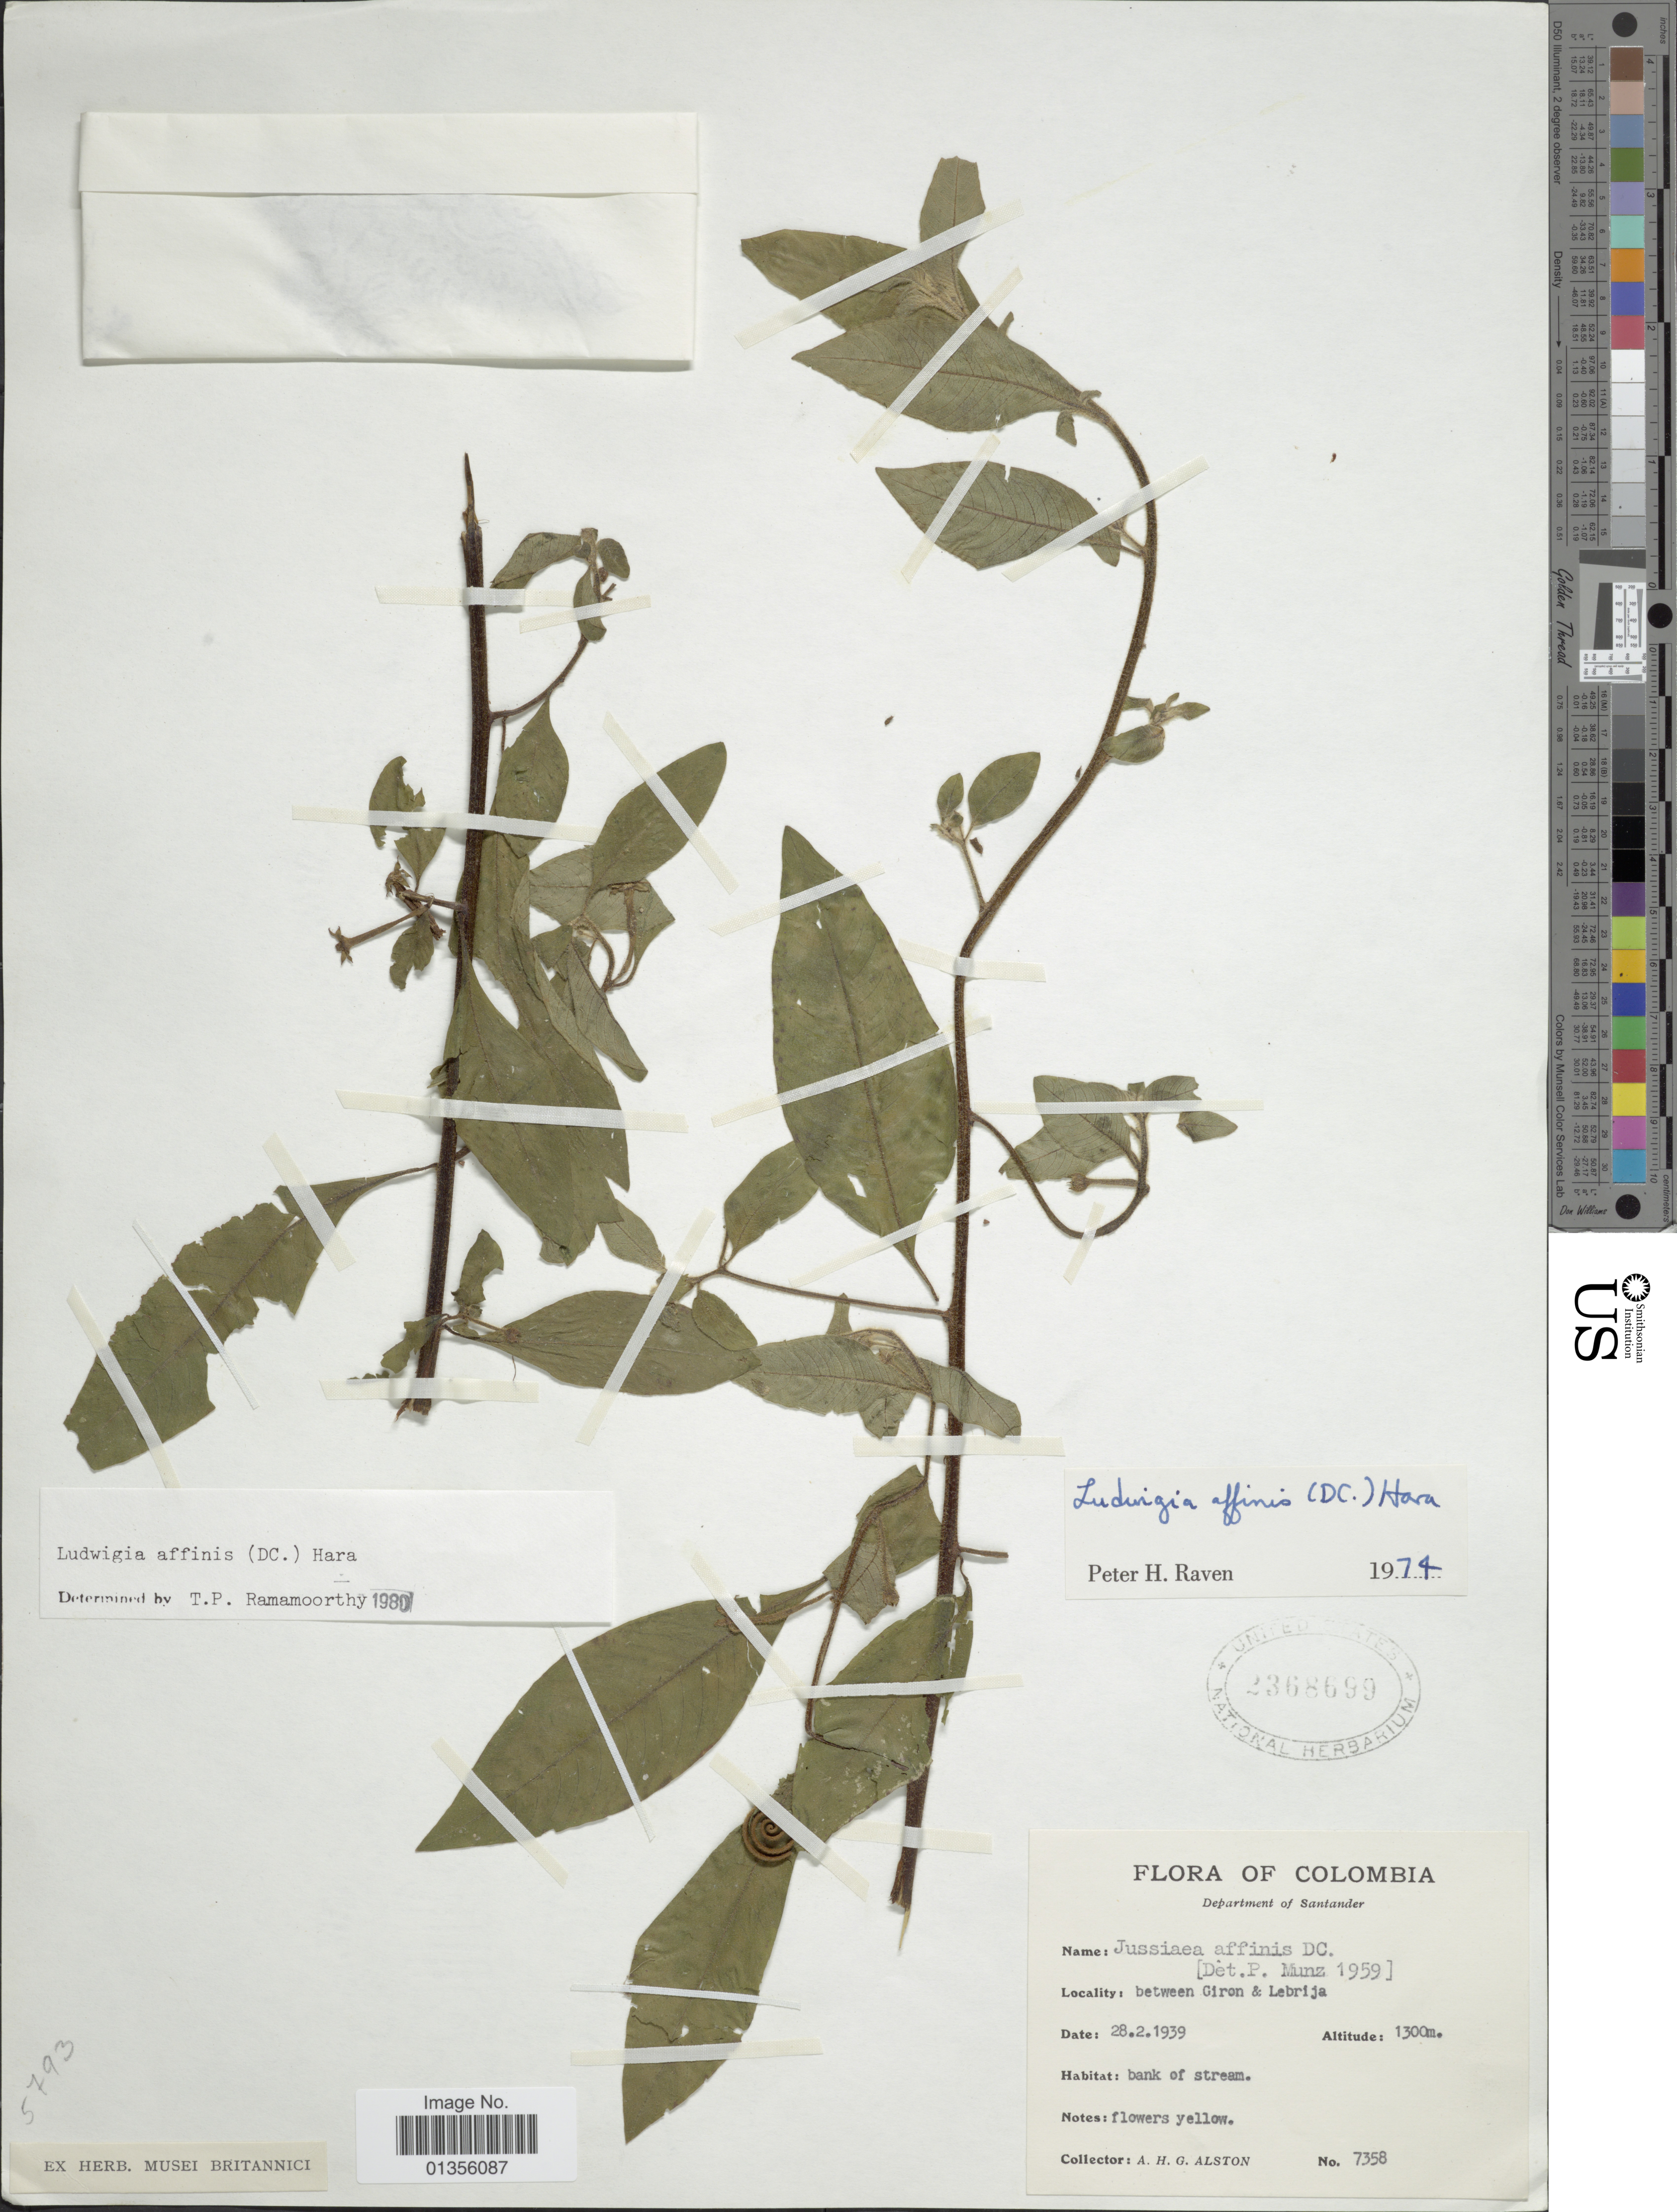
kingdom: Plantae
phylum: Tracheophyta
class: Magnoliopsida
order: Myrtales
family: Onagraceae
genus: Ludwigia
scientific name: Ludwigia affinis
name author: (DC.) H. Hara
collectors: A. H. Alston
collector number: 7358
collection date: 1939-02-28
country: Colombia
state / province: Santander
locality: Between Giron & Lebrija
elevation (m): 1300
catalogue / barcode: US 2368699